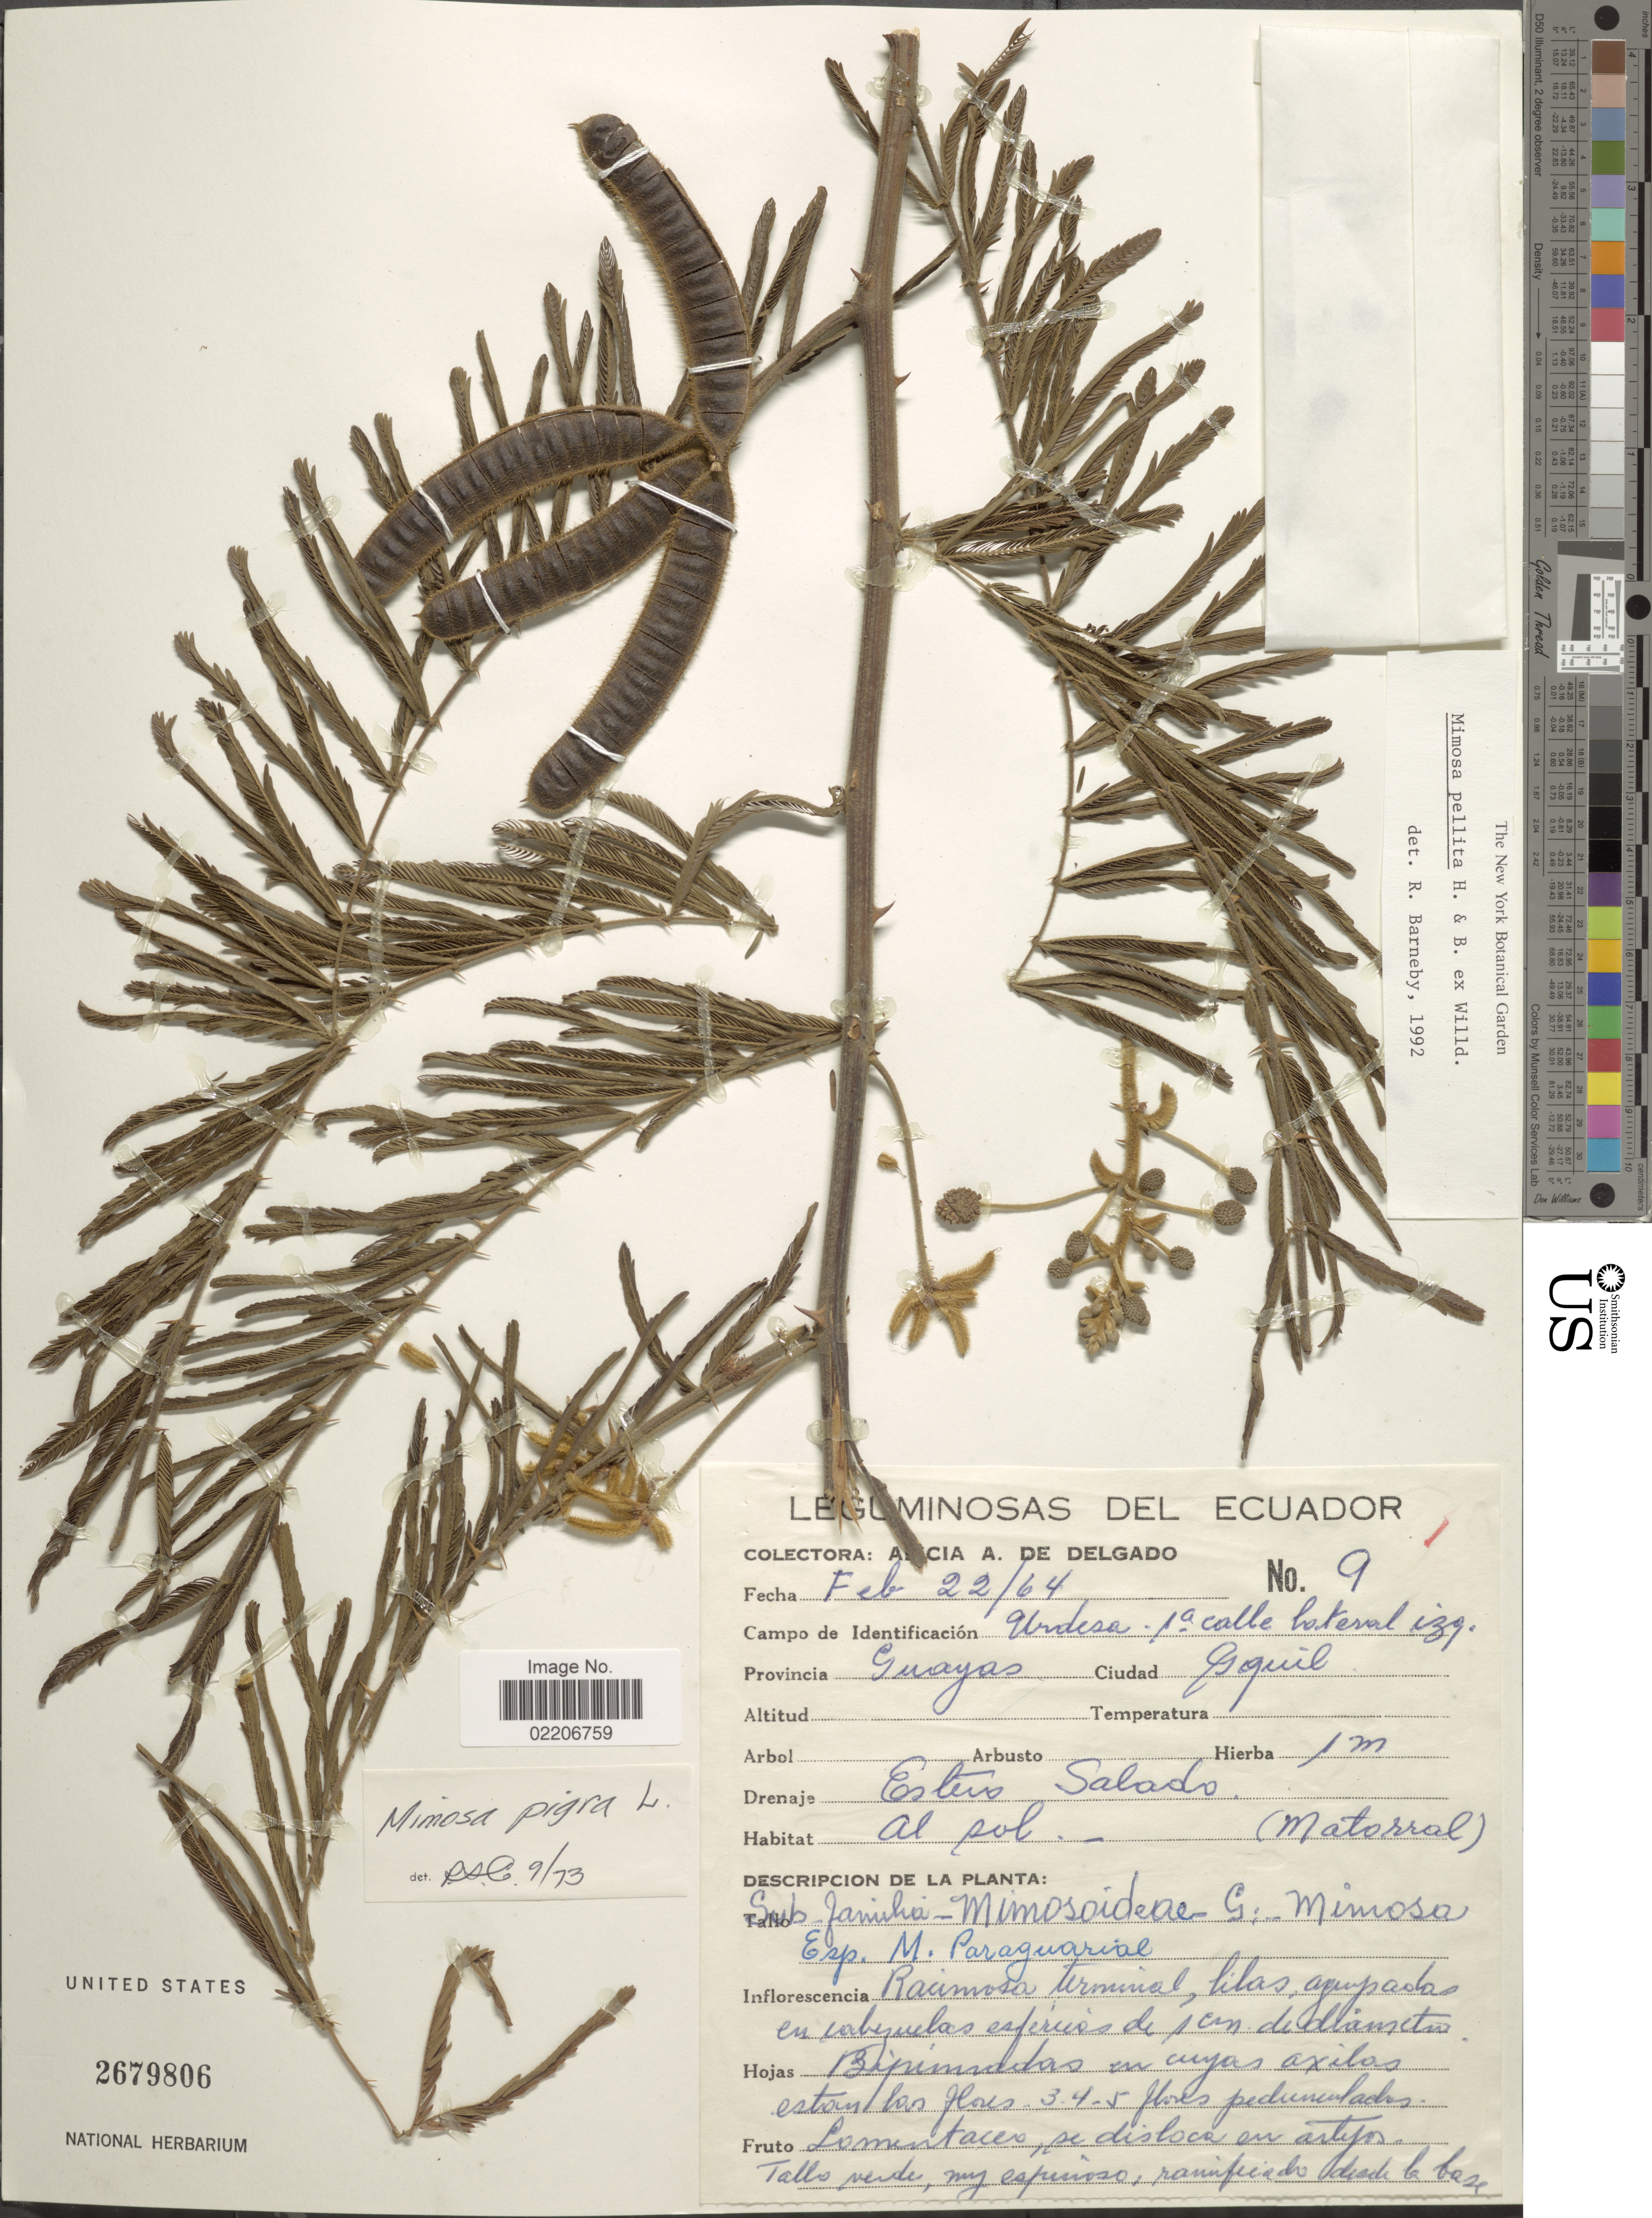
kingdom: Plantae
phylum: Tracheophyta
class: Magnoliopsida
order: Fabales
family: Fabaceae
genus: Mimosa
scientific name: Mimosa pellita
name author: Humb. & Bonpl. ex Willd.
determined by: Barneby, Rupert C., (NY)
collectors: A. A. Delgado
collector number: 9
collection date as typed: Transcribed d/m/y: 22/2/64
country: Ecuador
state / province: Guayas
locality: Ciudad Gquil, Estero Salado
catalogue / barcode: US 2679806